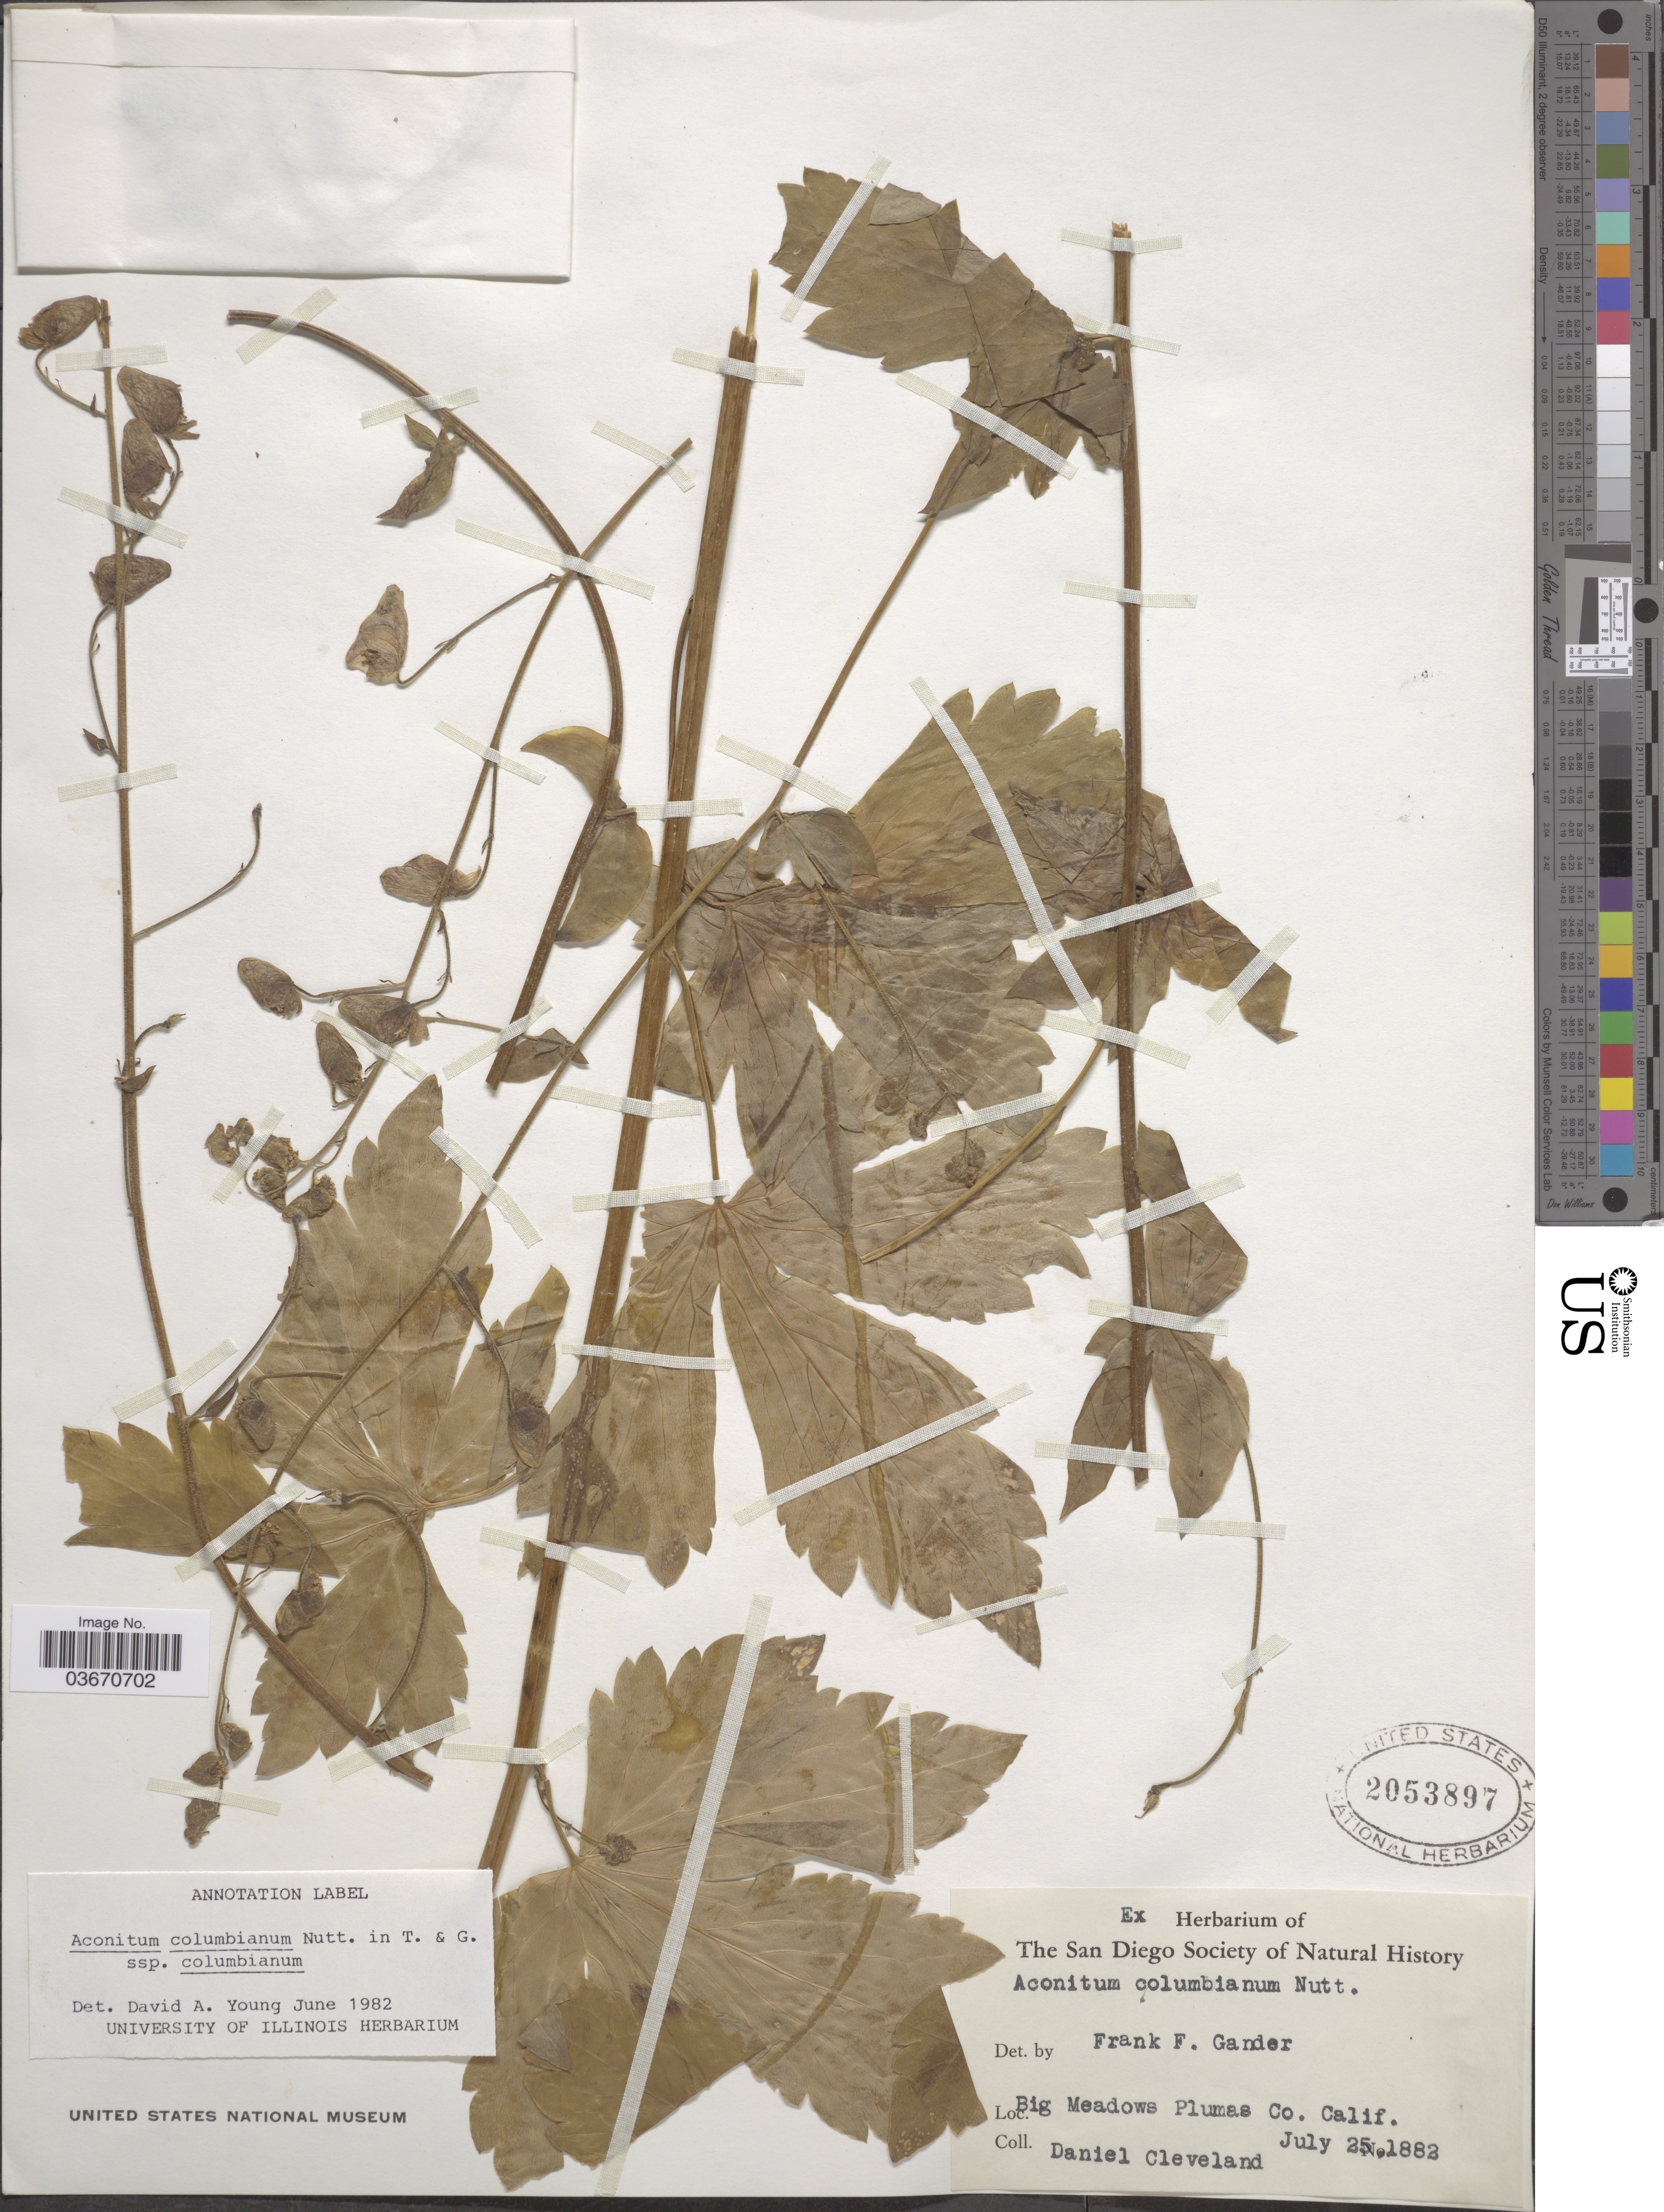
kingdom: Plantae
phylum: Tracheophyta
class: Magnoliopsida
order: Ranunculales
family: Ranunculaceae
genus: Aconitum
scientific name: Aconitum columbianum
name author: Nutt.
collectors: D. Cleveland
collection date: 1882-07-25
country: United States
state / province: California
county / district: Plumas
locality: Big Meadows Plumas Co.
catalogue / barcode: US 2053897